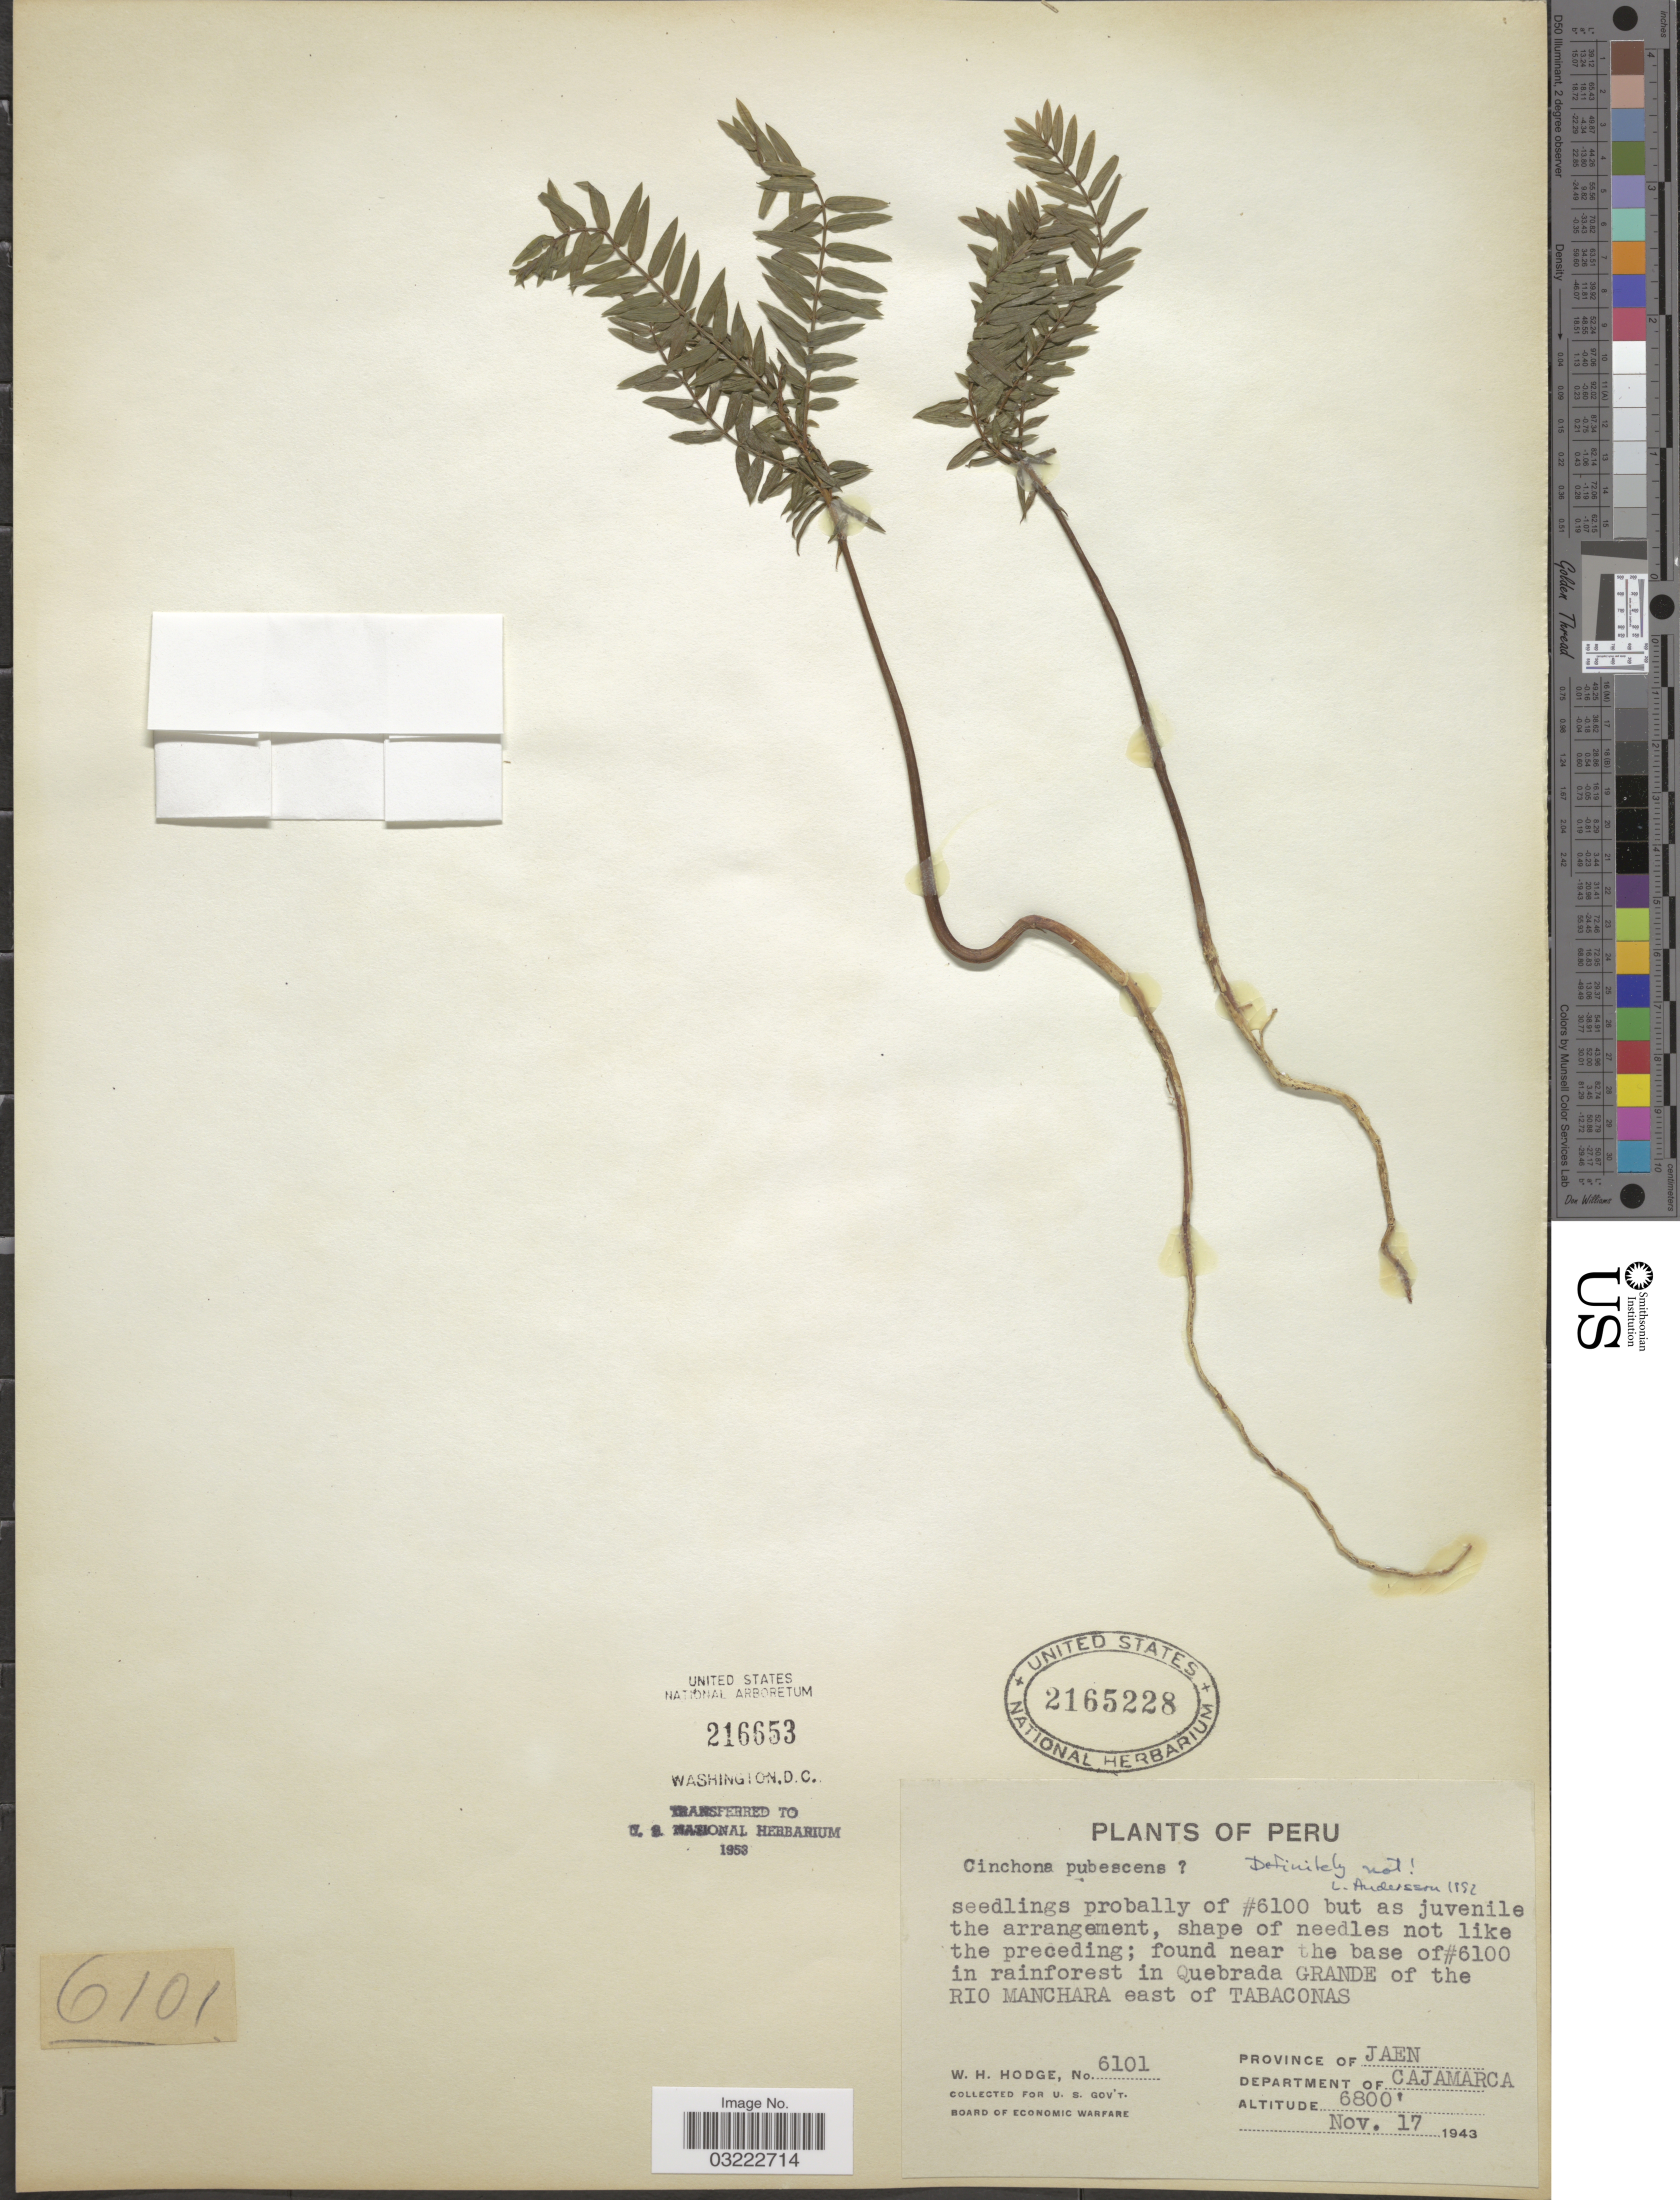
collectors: W. Hodge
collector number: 6101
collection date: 1943-11-17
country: Peru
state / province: Cajamarca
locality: Found near the base of #6100 in rainforest in Quebrada Grande of the Rio Manchara east of Tabaconas, Province of Jaen, Department of Cajamarca.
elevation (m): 2073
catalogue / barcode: US 2165228